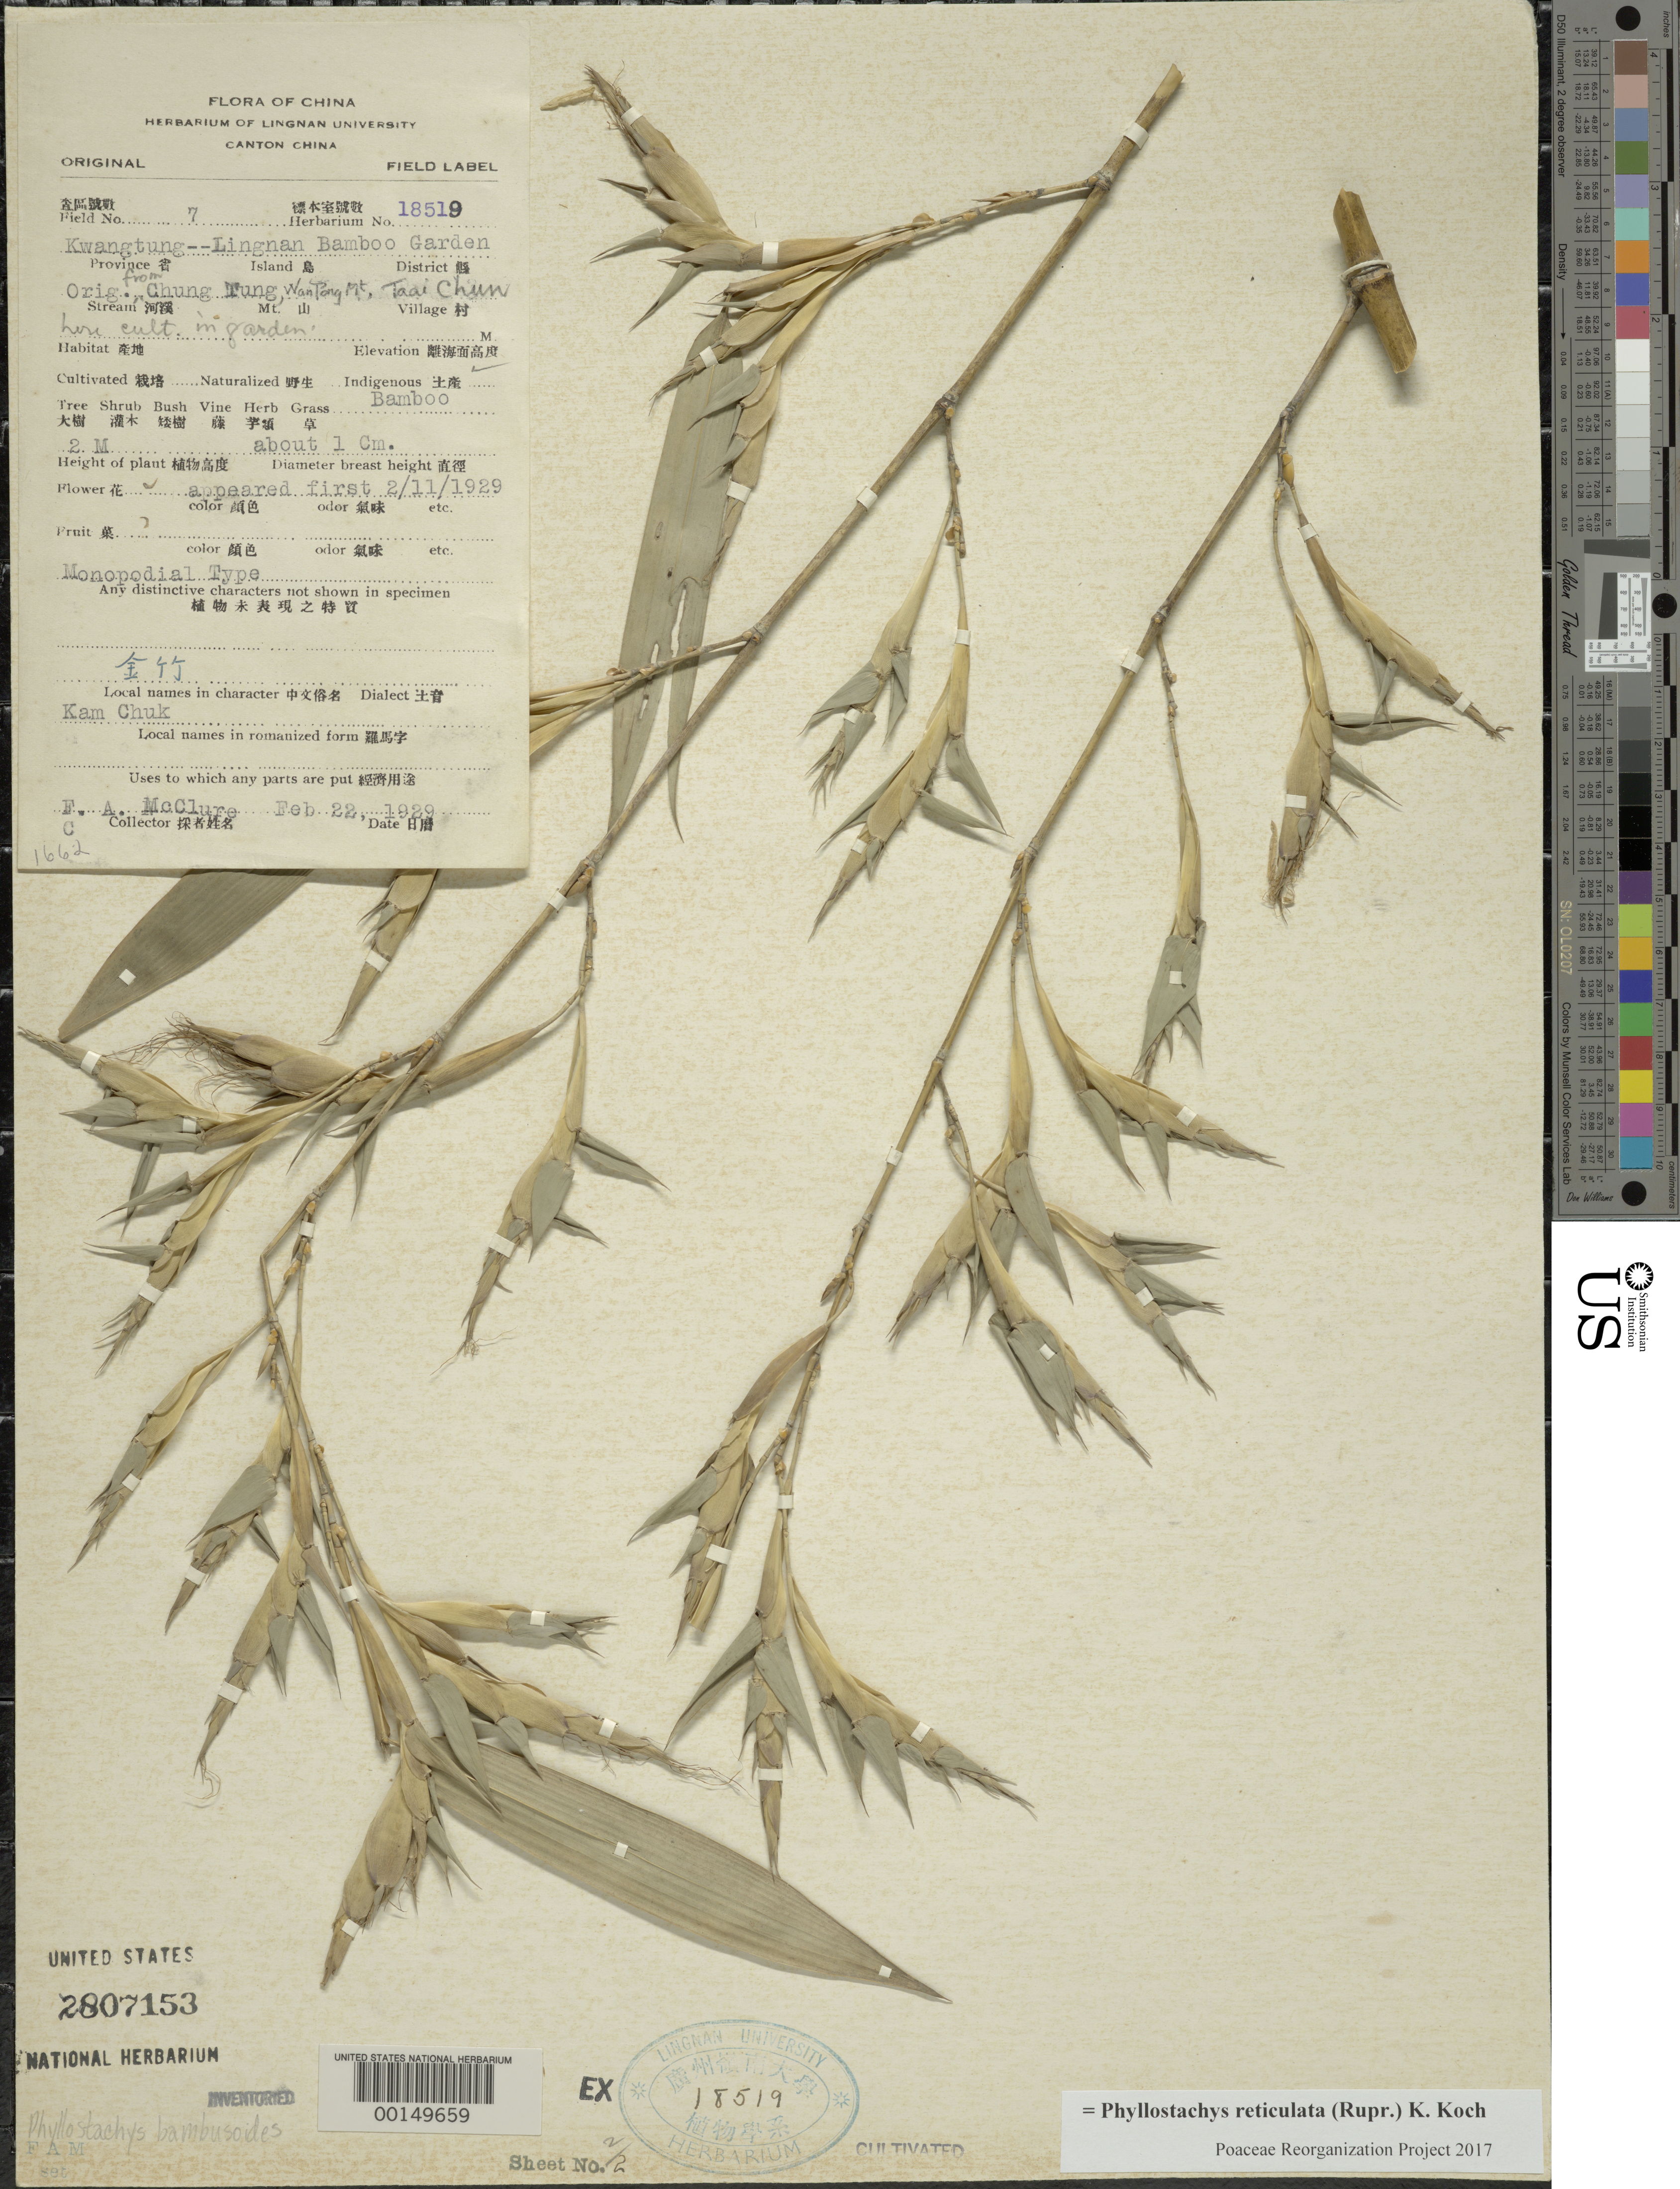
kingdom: Plantae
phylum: Tracheophyta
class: Liliopsida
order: Poales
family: Poaceae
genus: Phyllostachys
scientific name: Phyllostachys reticulata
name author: (Rupr.) K. Koch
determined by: Poaceae Reorganization Project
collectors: F. A. McClure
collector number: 7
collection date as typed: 22 Feb 1929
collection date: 1929-02-22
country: China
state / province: Guangdong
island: Honam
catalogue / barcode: US 2807153